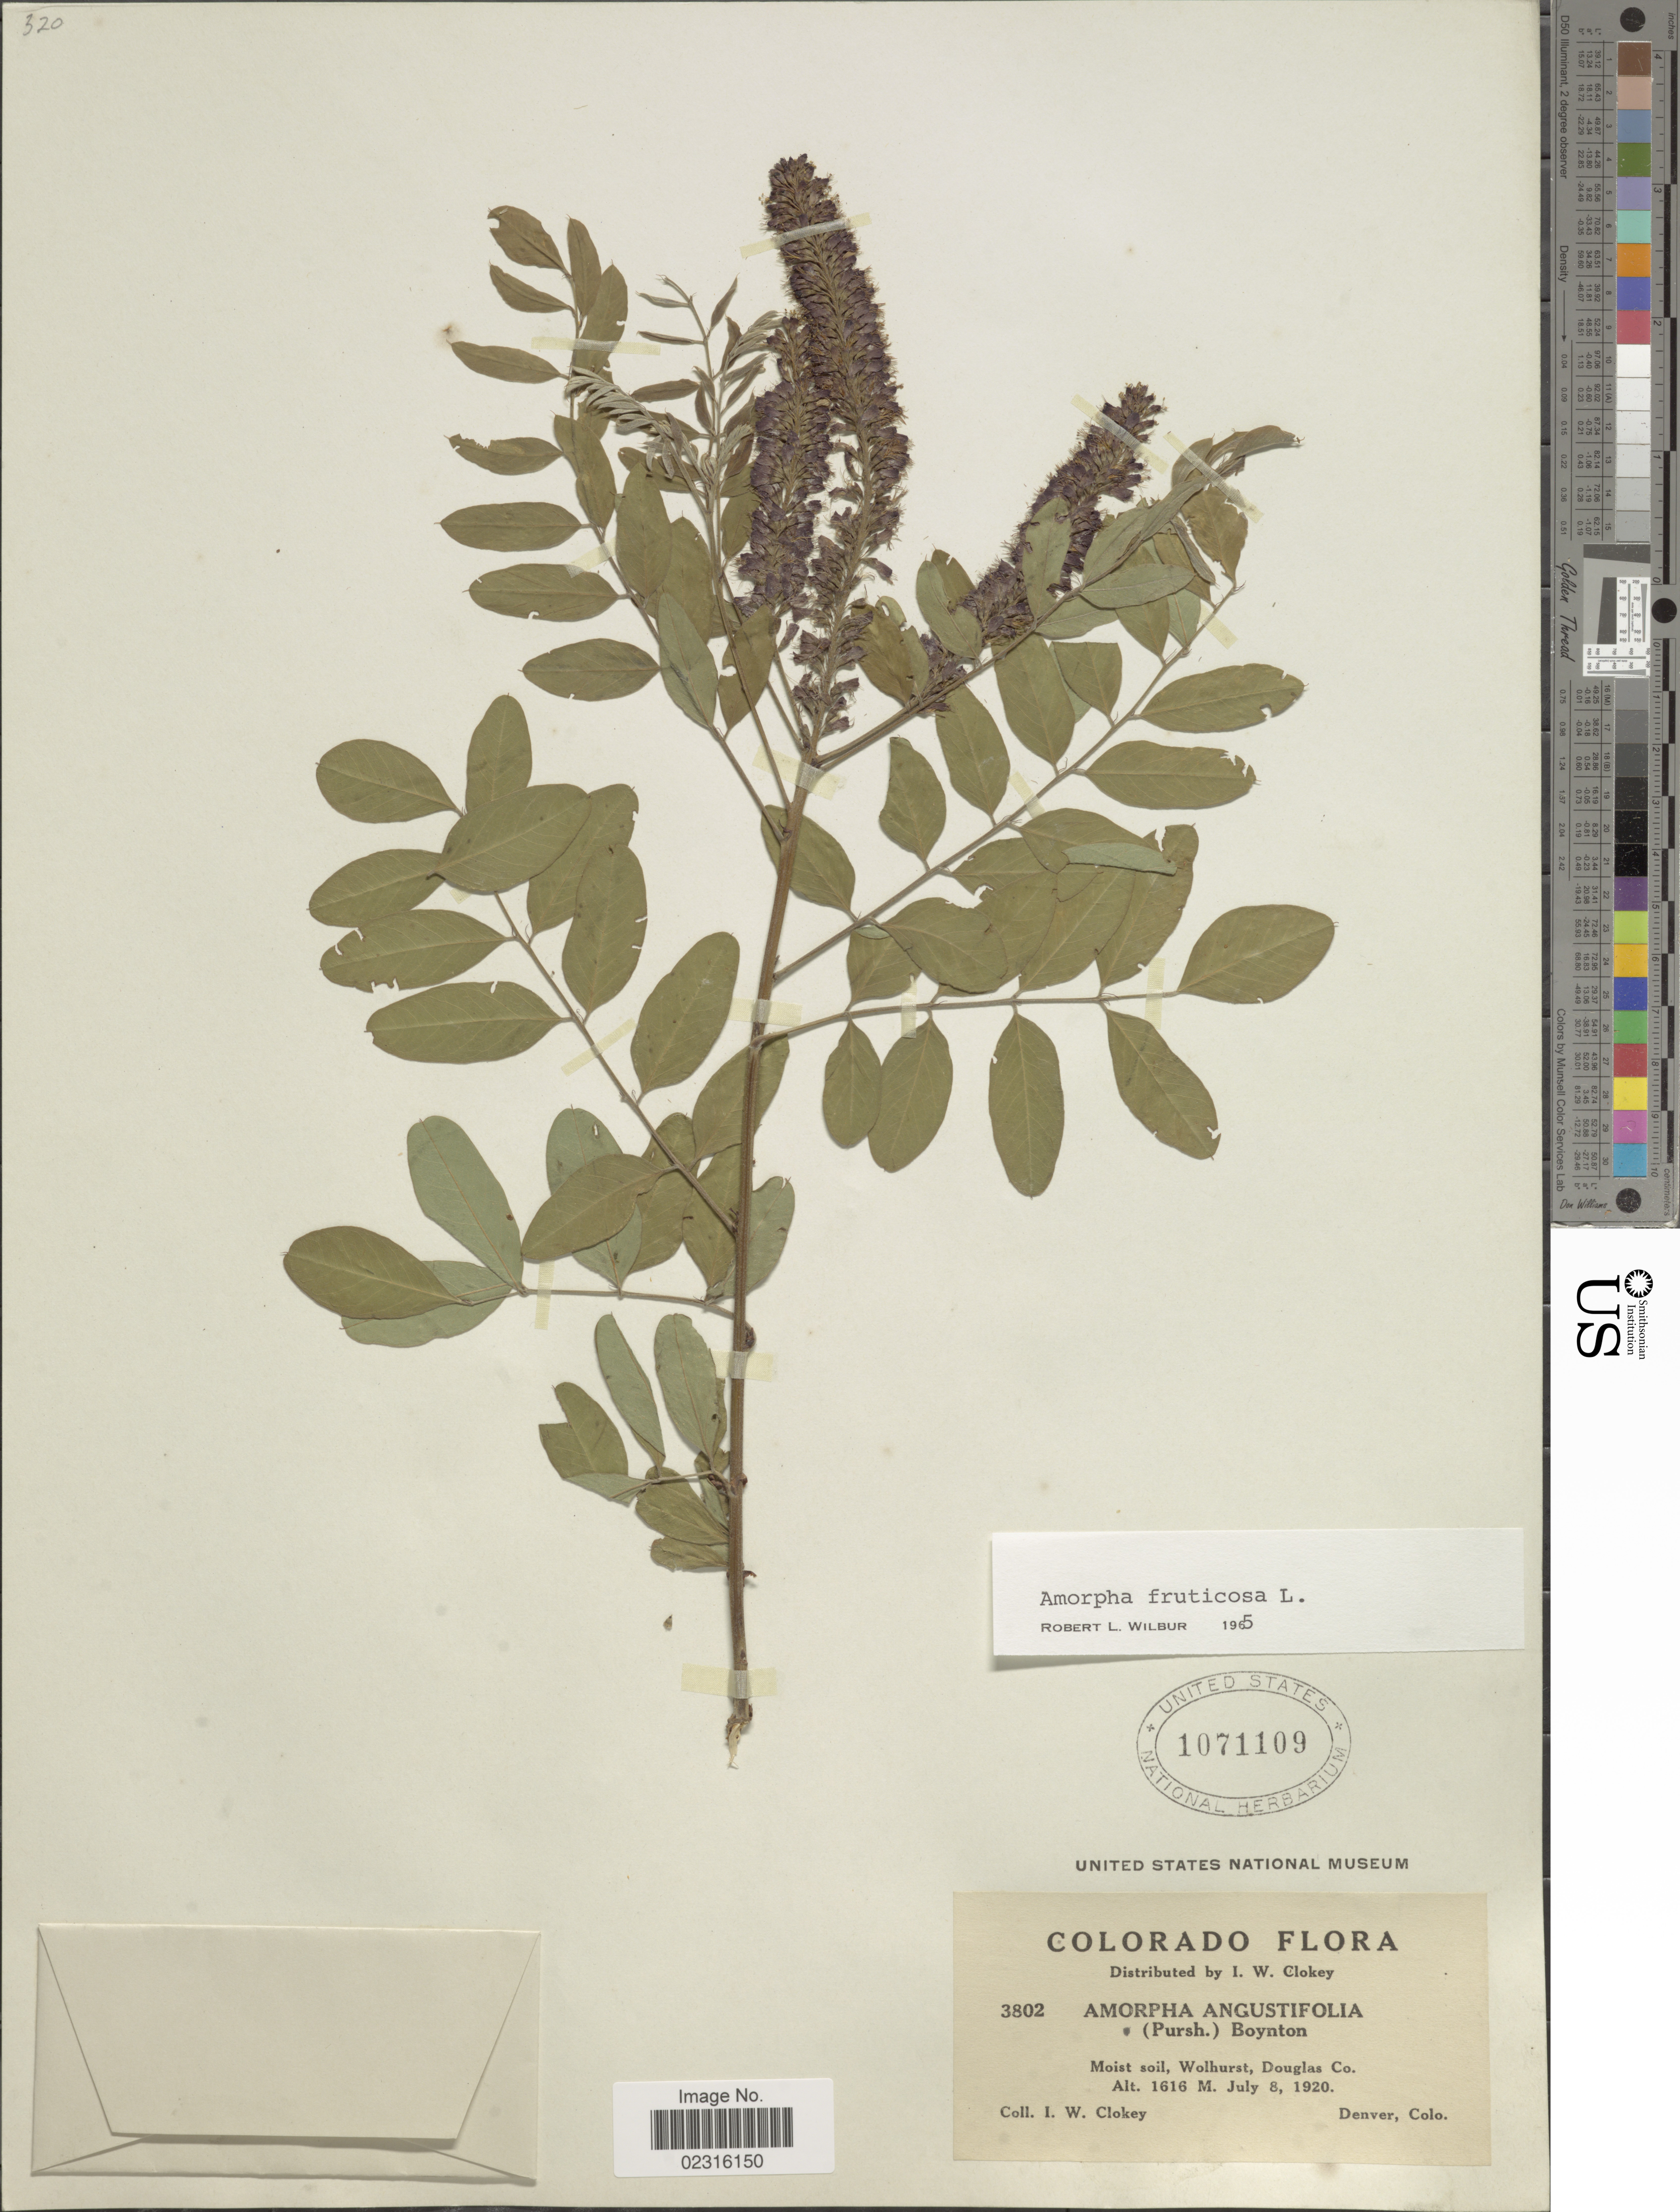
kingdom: Plantae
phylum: Tracheophyta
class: Magnoliopsida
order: Fabales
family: Fabaceae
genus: Amorpha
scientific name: Amorpha fruticosa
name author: L.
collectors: I. W. Clokey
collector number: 3802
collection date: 1920-07-08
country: United States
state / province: Colorado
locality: Moist soil, Wolhurst, Douglas Co.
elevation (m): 1616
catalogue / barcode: US 1071109